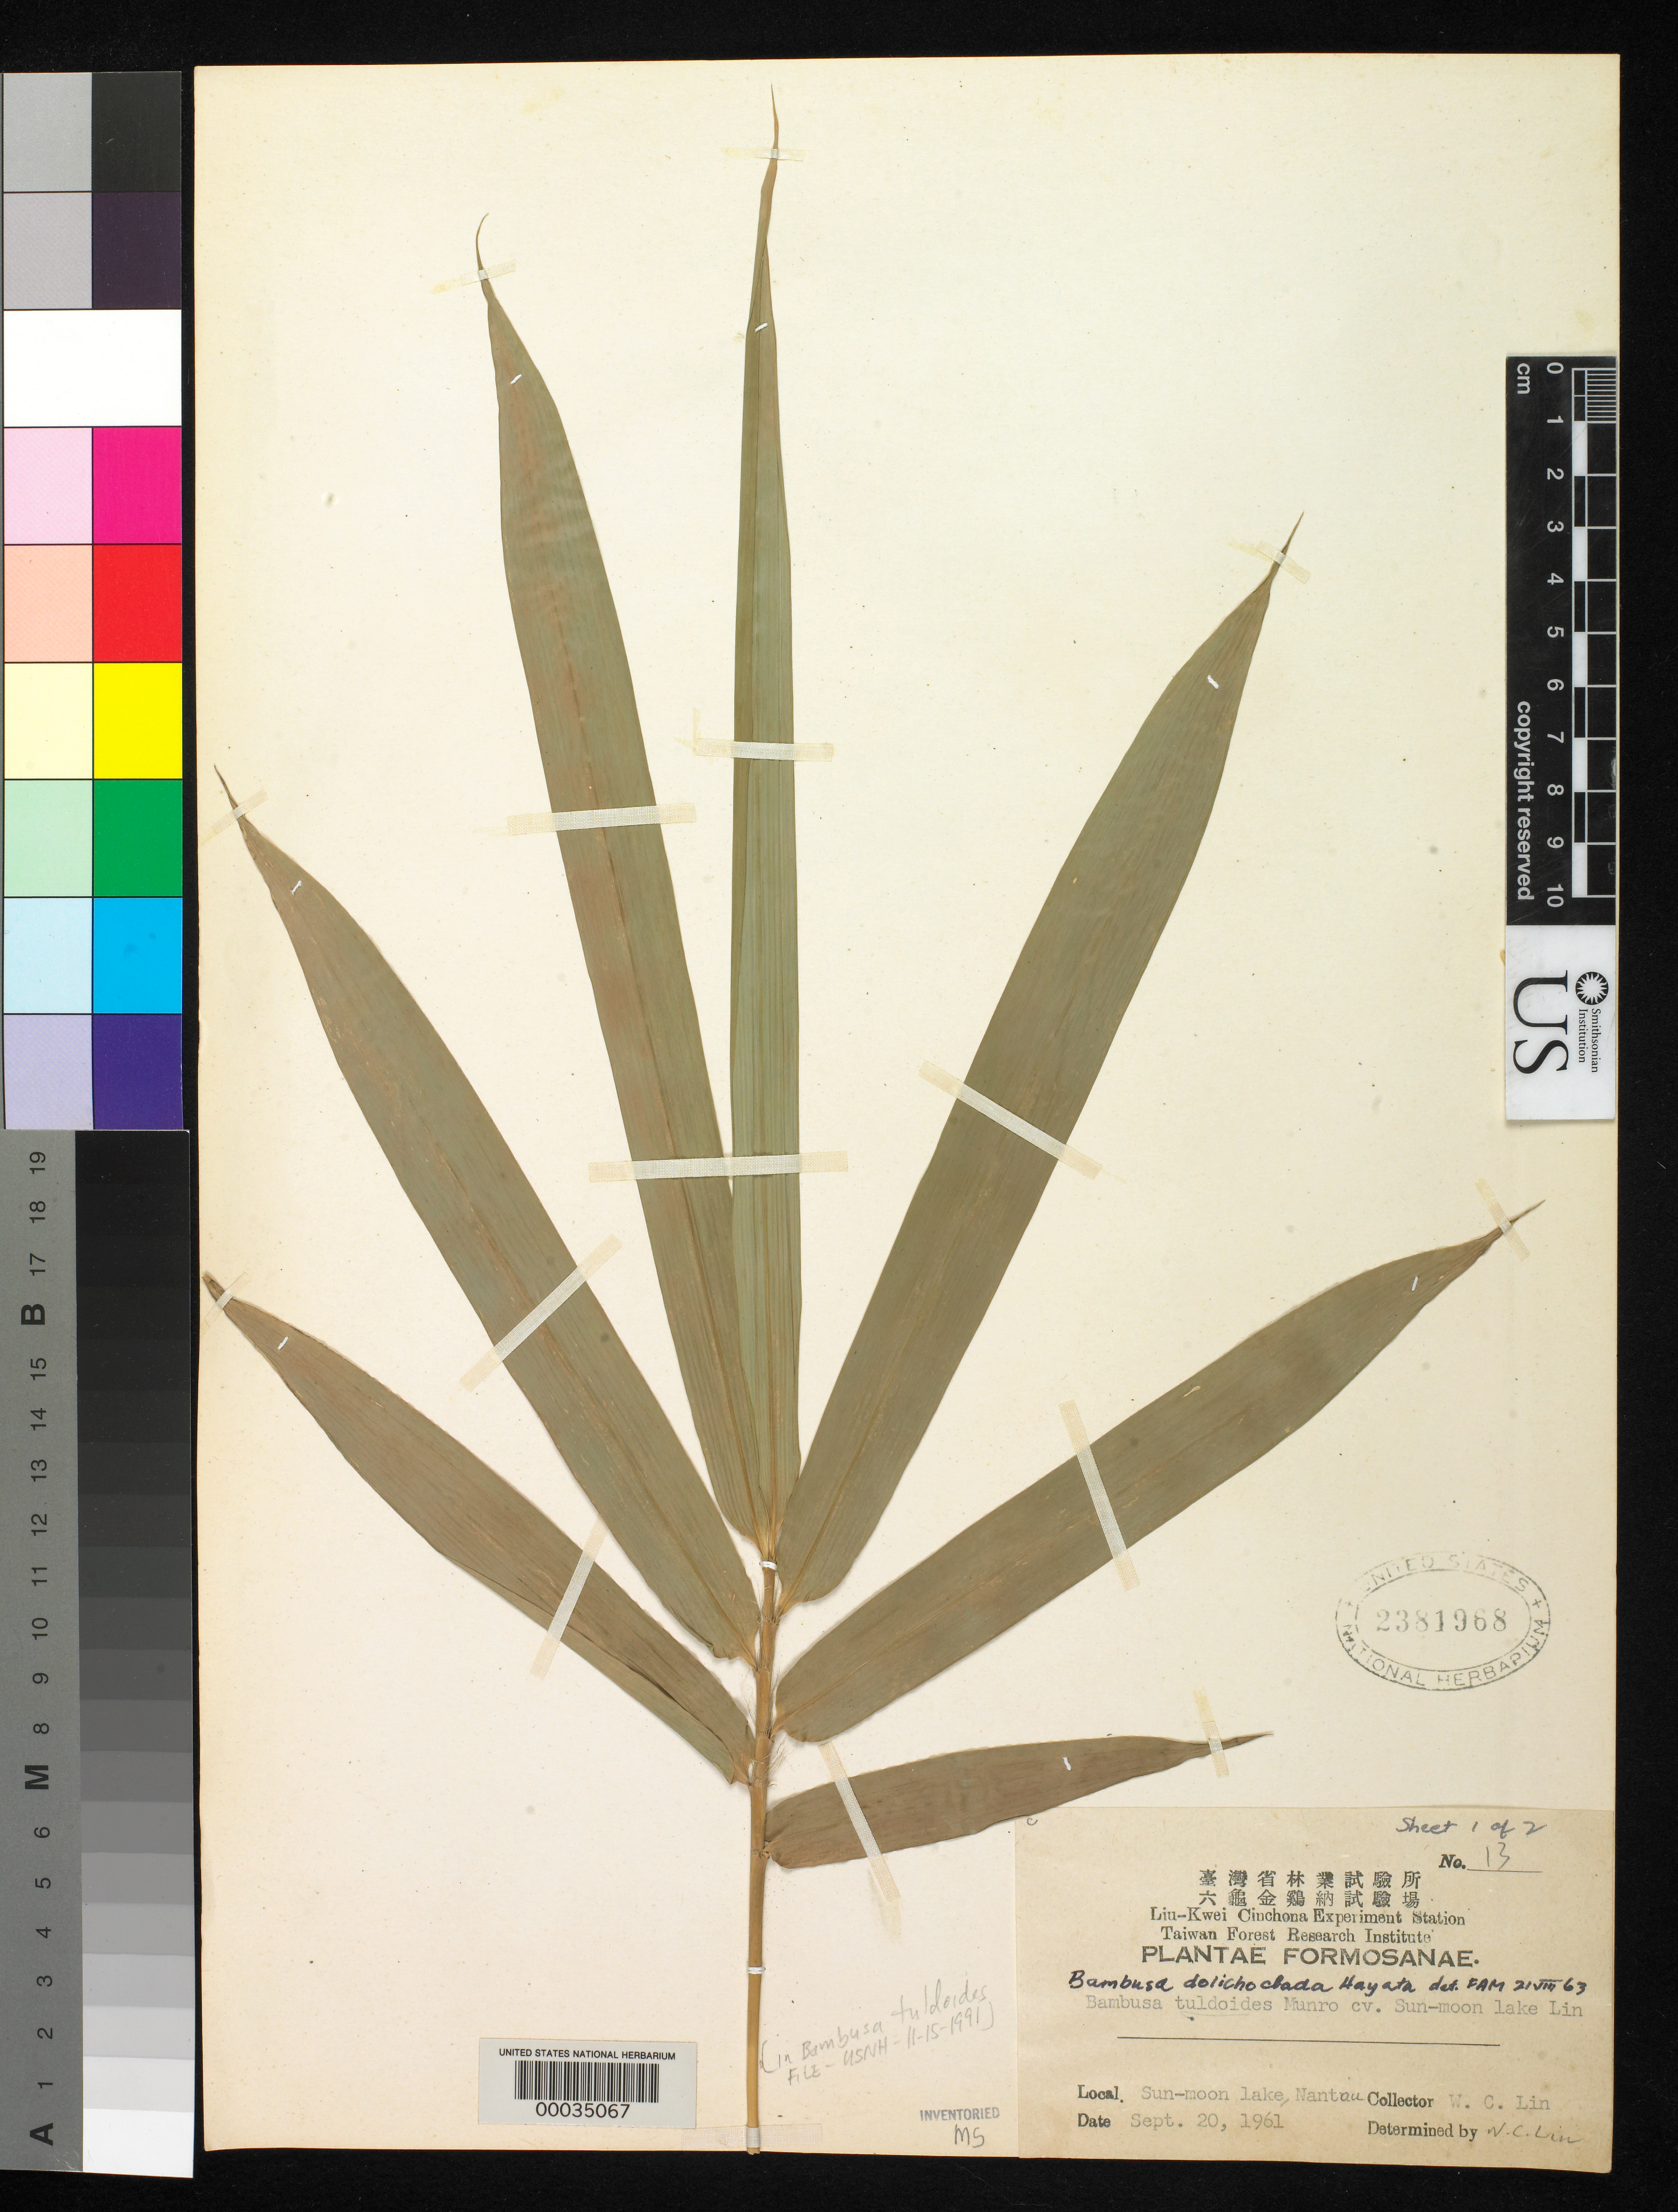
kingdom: Plantae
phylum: Tracheophyta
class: Liliopsida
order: Poales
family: Poaceae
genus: Bambusa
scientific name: Bambusa tuldoides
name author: Munro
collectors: W. Lin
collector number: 13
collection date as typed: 20 Sep 1961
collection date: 1961-09-20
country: Taiwan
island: Taiwan [Formosa]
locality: Sun-moon lake, nantau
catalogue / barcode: US 2381968